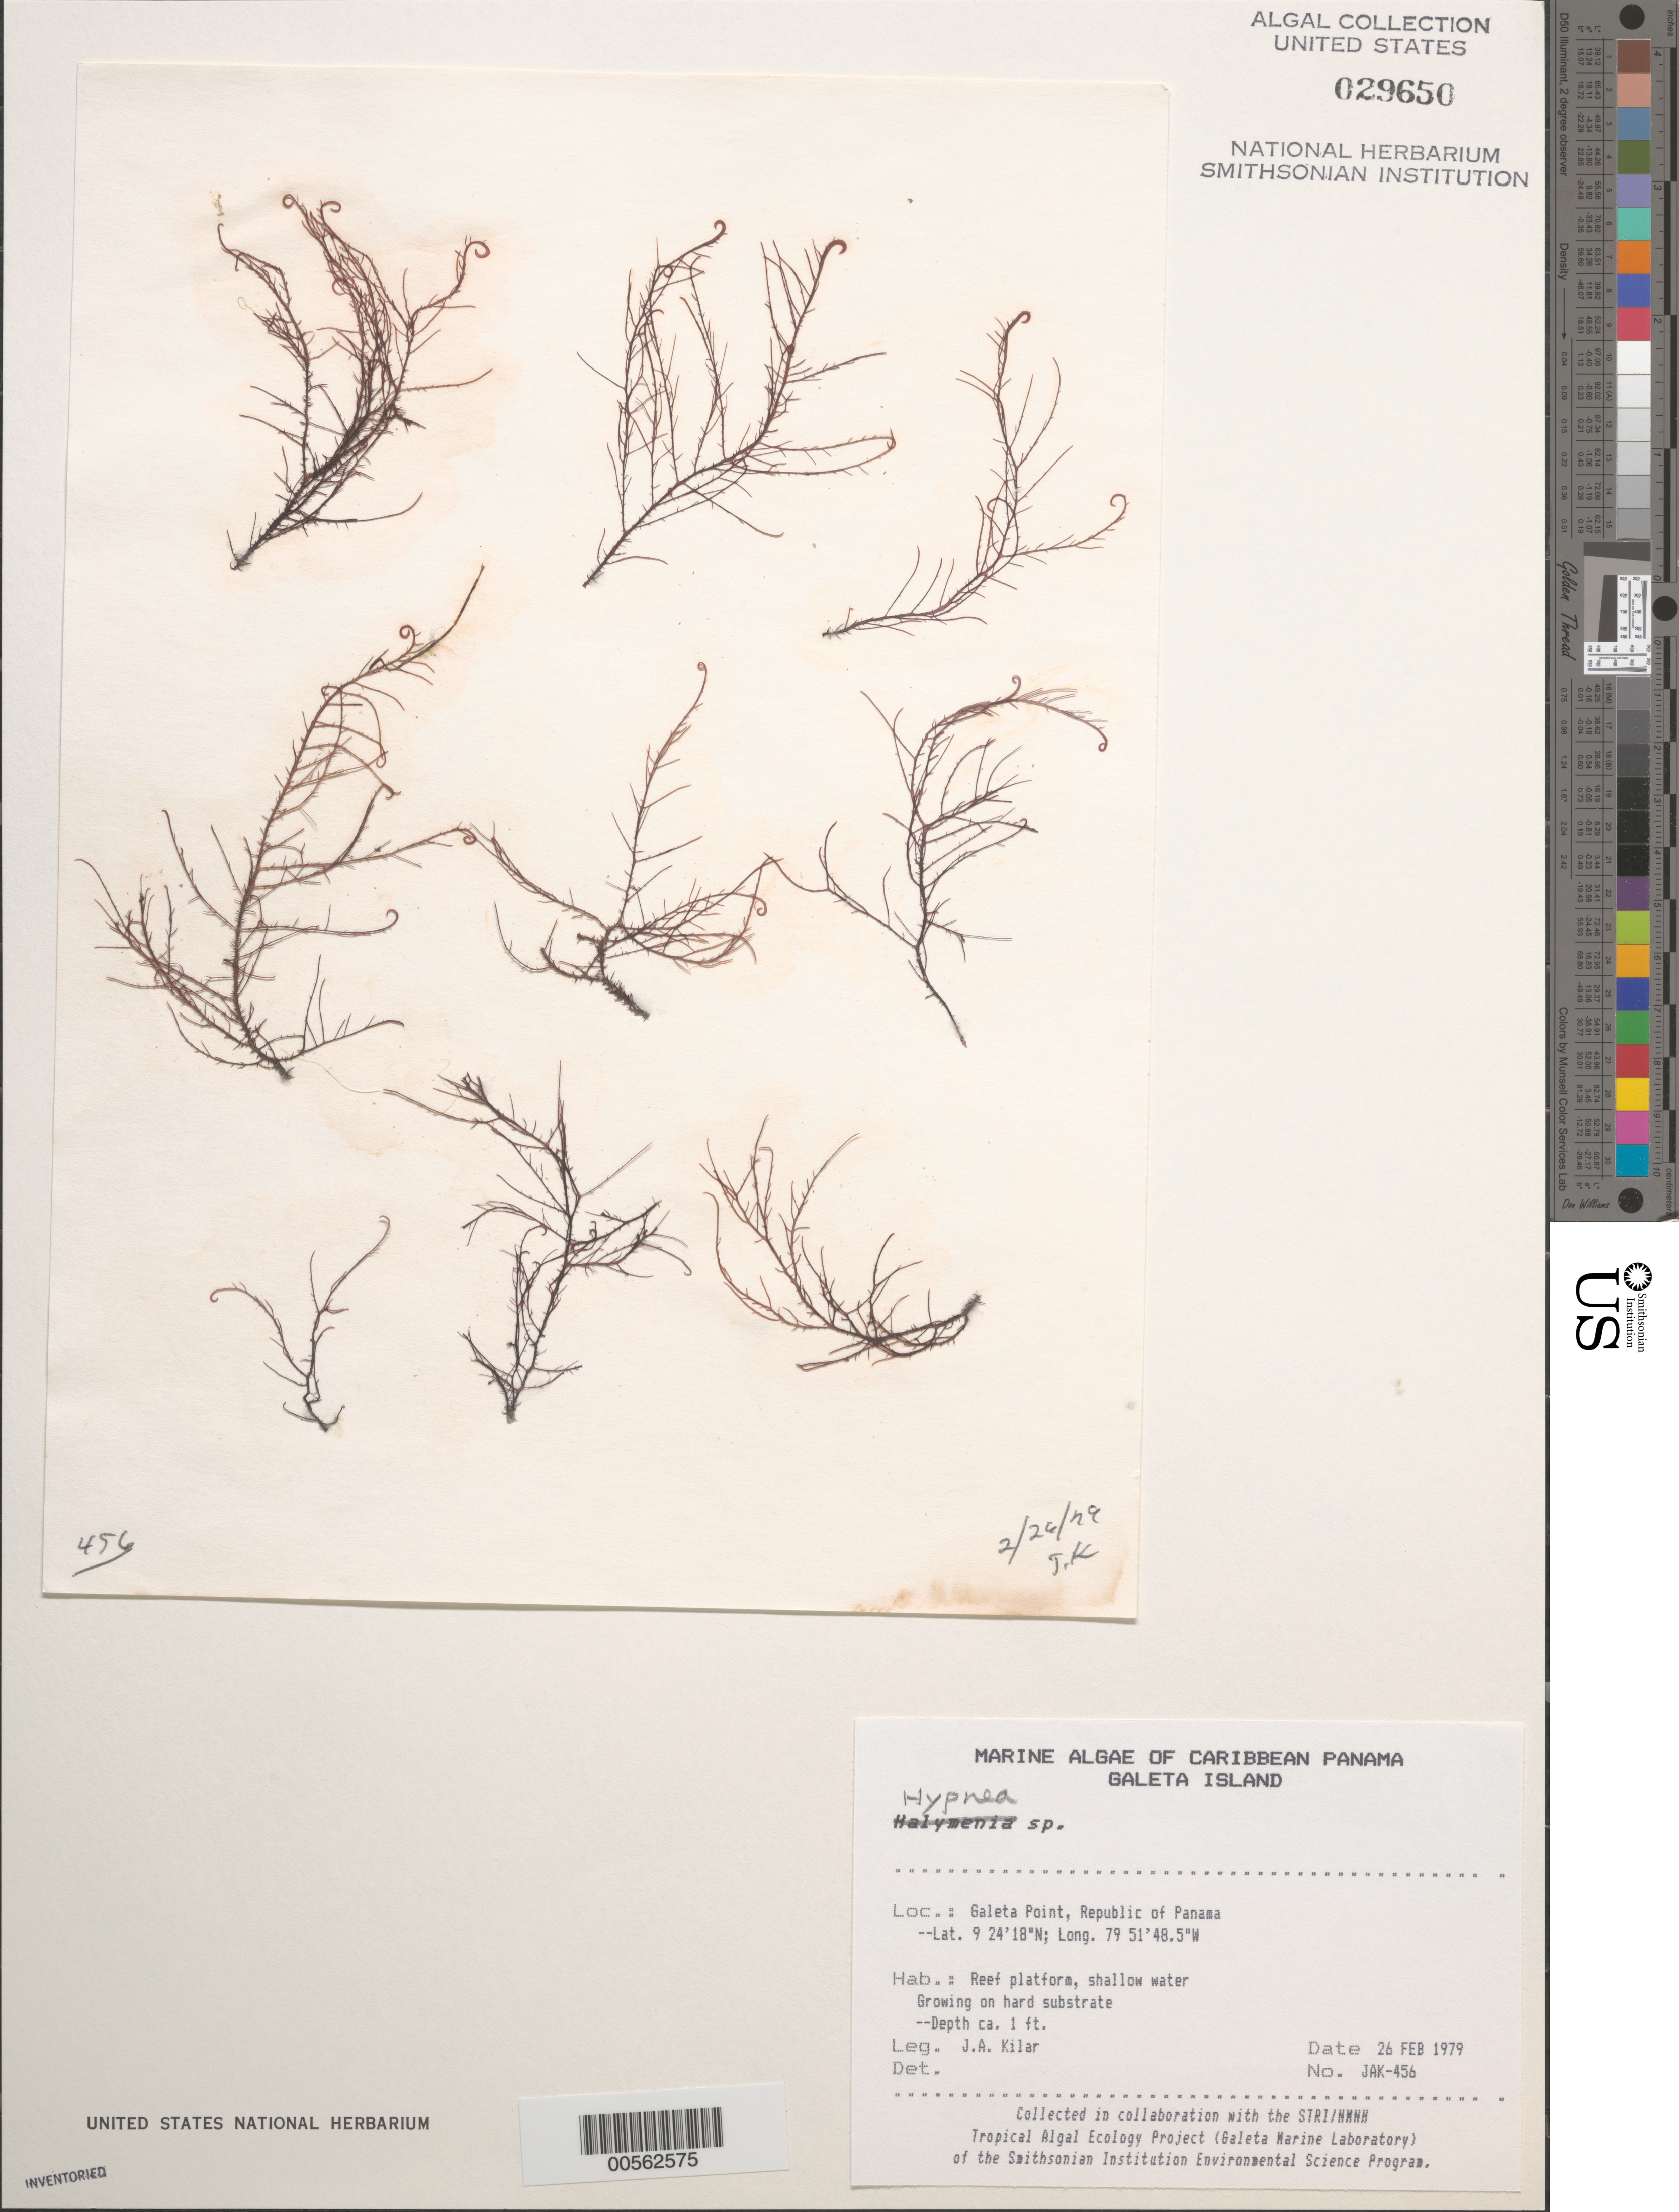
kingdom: Plantae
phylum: Rhodophyta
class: Florideophyceae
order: Gigartinales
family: Cystocloniaceae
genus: Hypnea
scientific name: Hypnea sp.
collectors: J. A. Kilar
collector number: JAK-456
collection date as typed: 26 Feb 1979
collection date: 1979-02-26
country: Panama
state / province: Colón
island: Galeta Island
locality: Galeta Point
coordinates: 9 24' 18" N, 79 51' 48.5" W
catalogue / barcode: US 29650